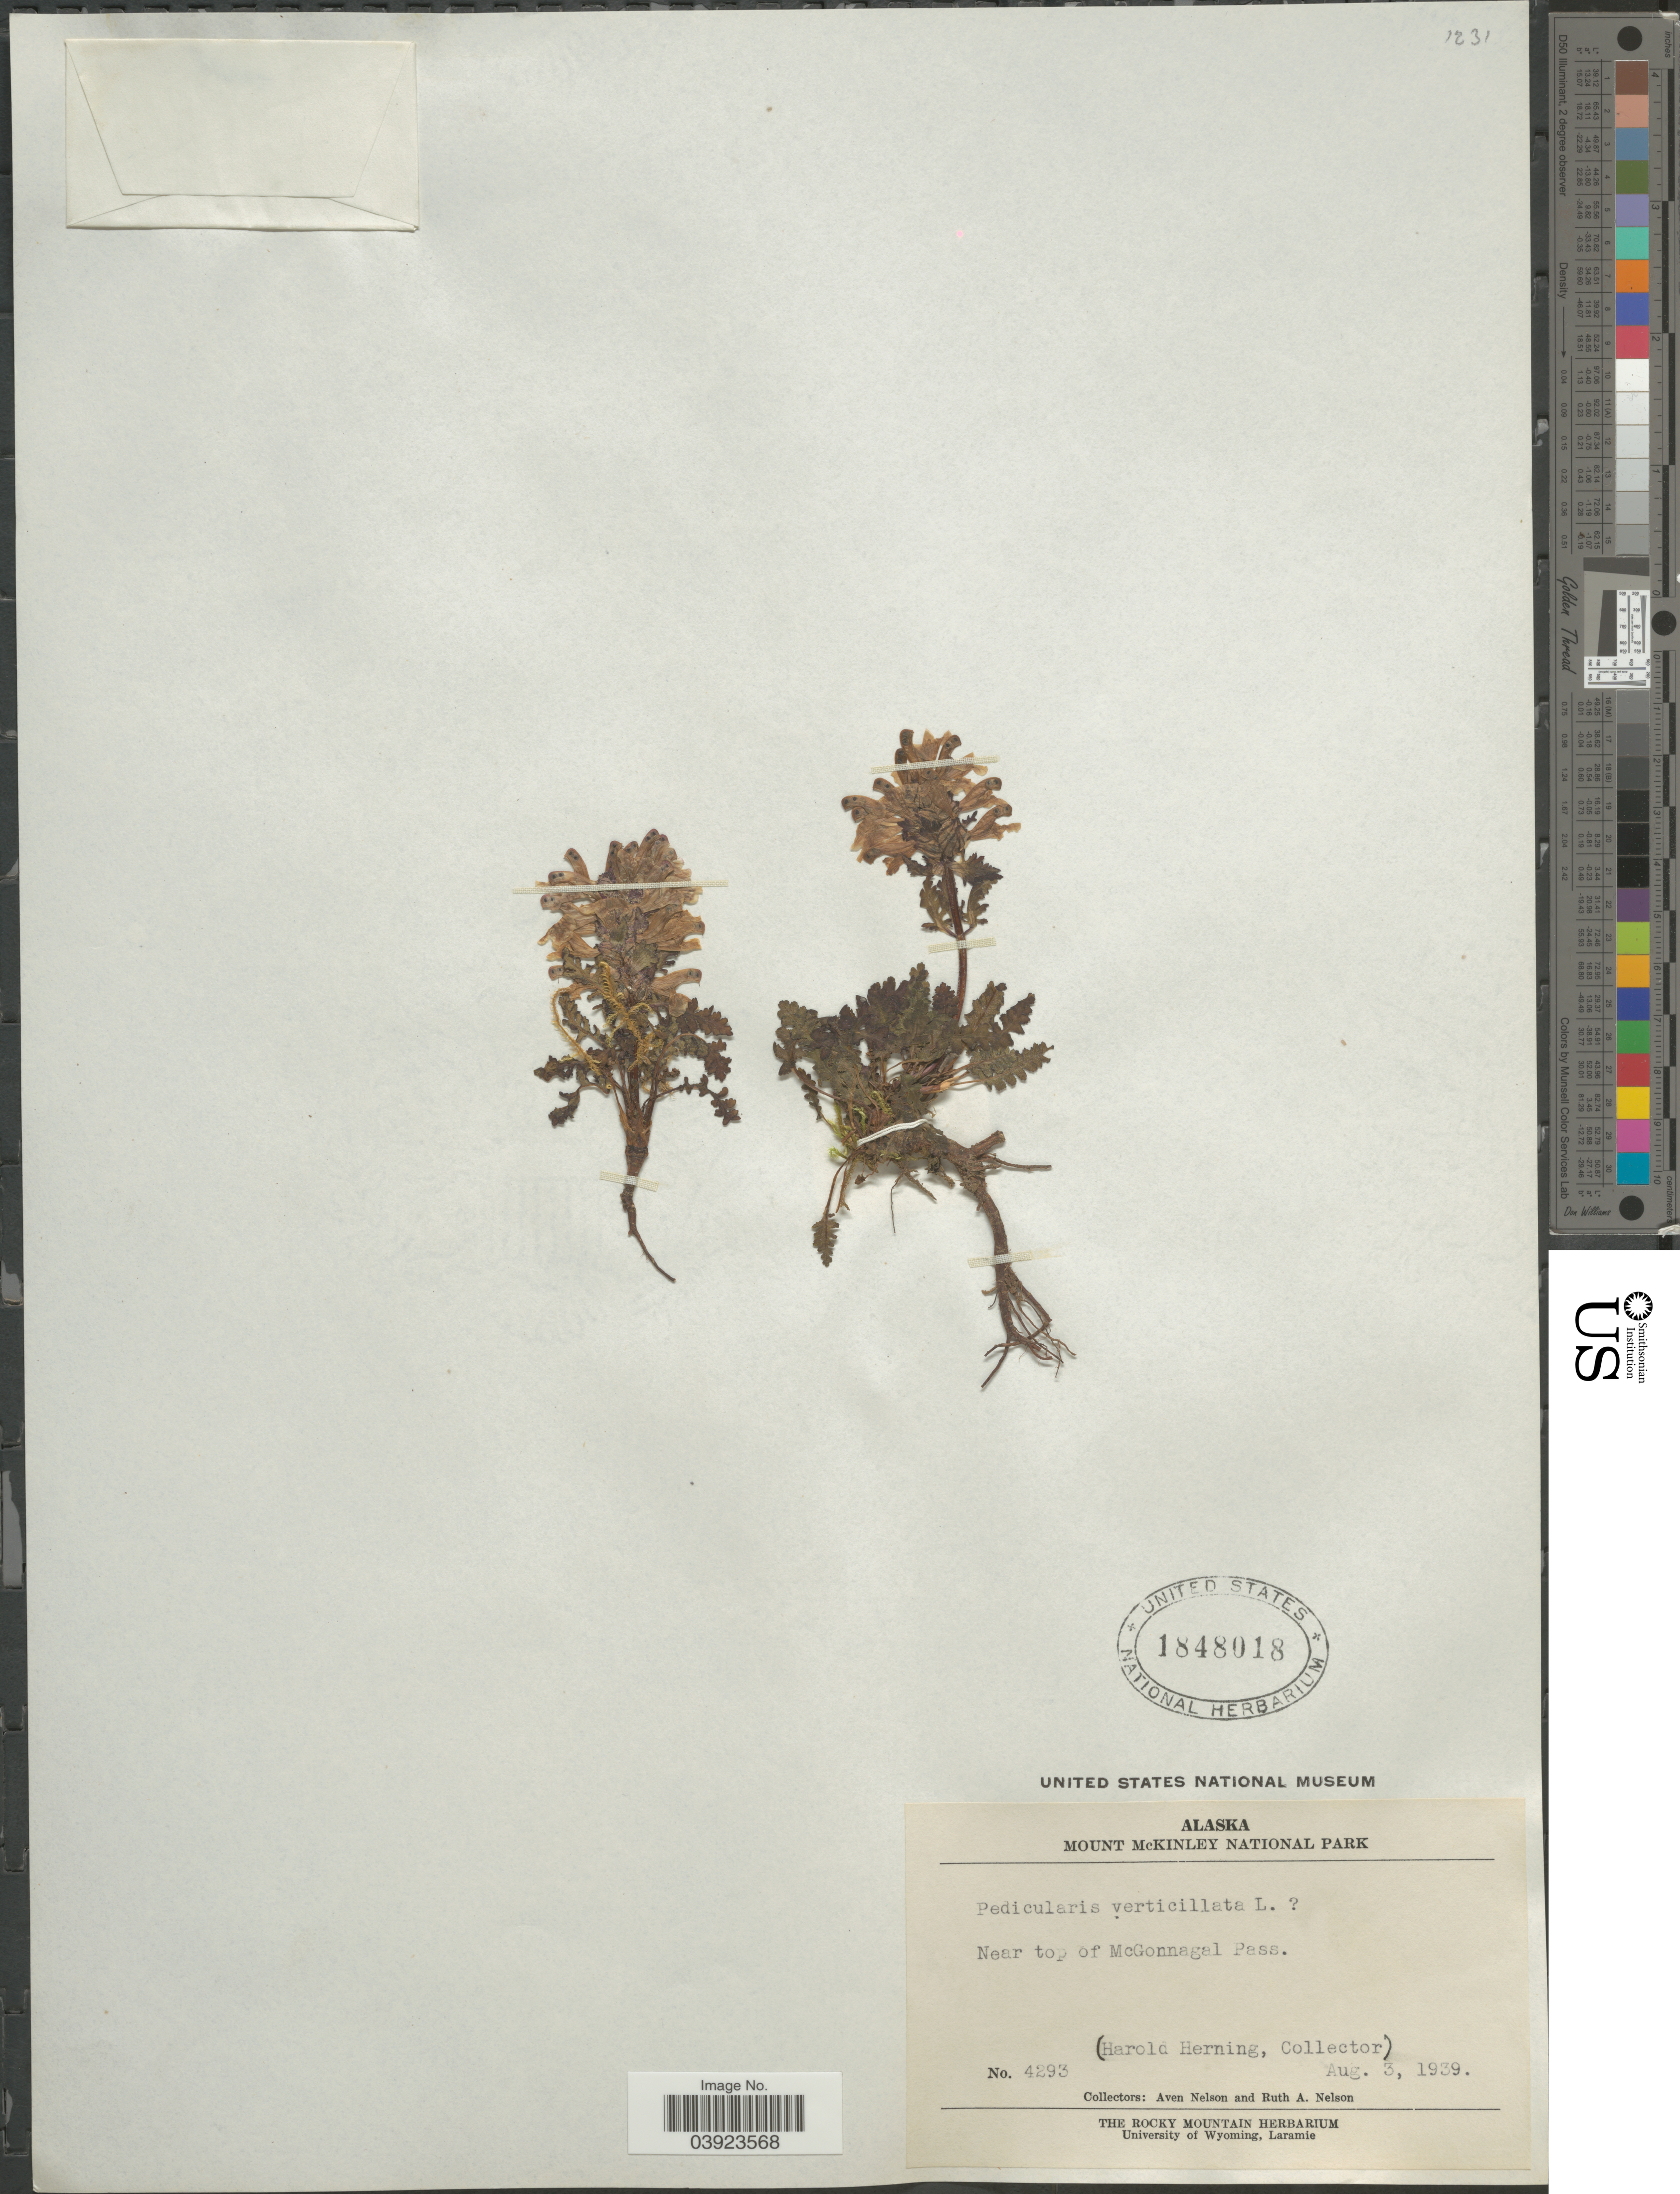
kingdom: Plantae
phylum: Tracheophyta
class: Magnoliopsida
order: Lamiales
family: Orobanchaceae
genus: Pedicularis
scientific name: Pedicularis verticillata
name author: L.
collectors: A. Nelson, R. A. Nelson & H. Herning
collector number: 4293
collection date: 1939-08-03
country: United States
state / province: Alaska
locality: Mount McKinley National Park. Near top of McGonnagal Pass.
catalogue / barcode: US 1848018